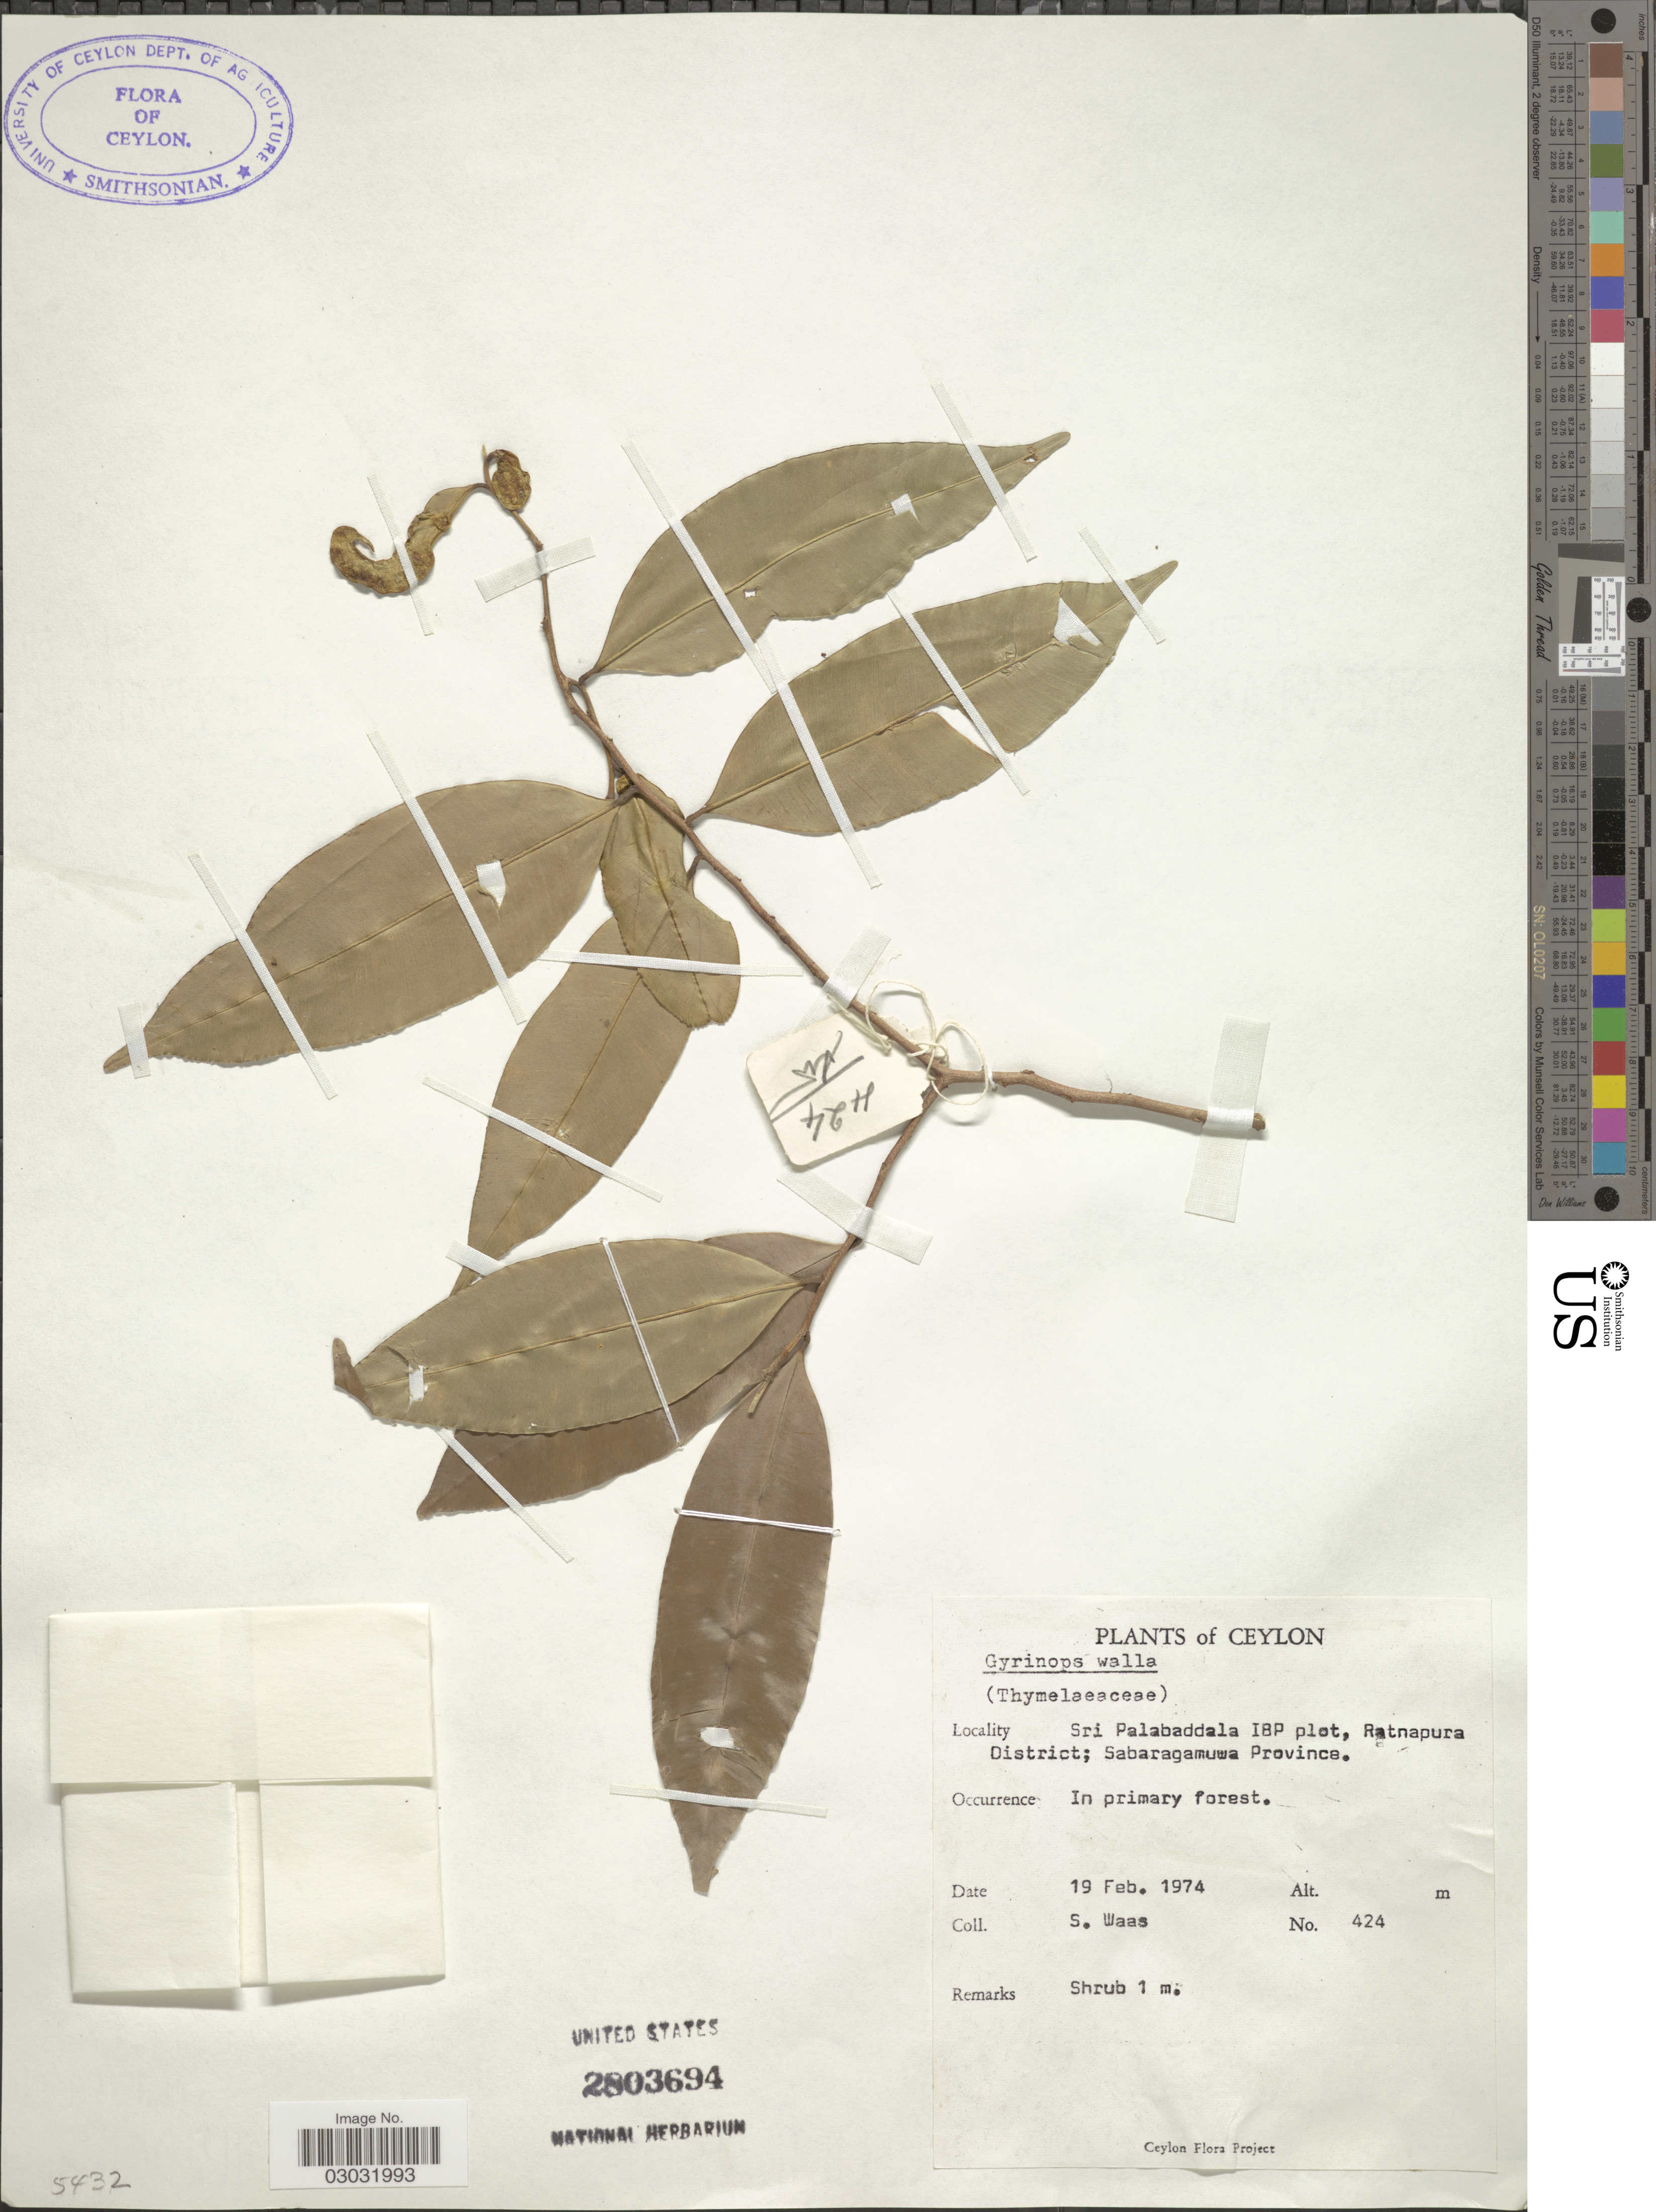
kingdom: Plantae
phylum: Tracheophyta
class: Magnoliopsida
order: Malvales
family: Thymelaeaceae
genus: Gyrinops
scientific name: Gyrinops walla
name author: Gaertn.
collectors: S. Waas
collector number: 424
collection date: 1974-02-19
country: Sri Lanka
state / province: Sabaragamuwa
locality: Ceylon, Sri Palabaddala IBP plot, Ratnapura District; Sabaragamuwa Province.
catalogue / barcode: US 2803694